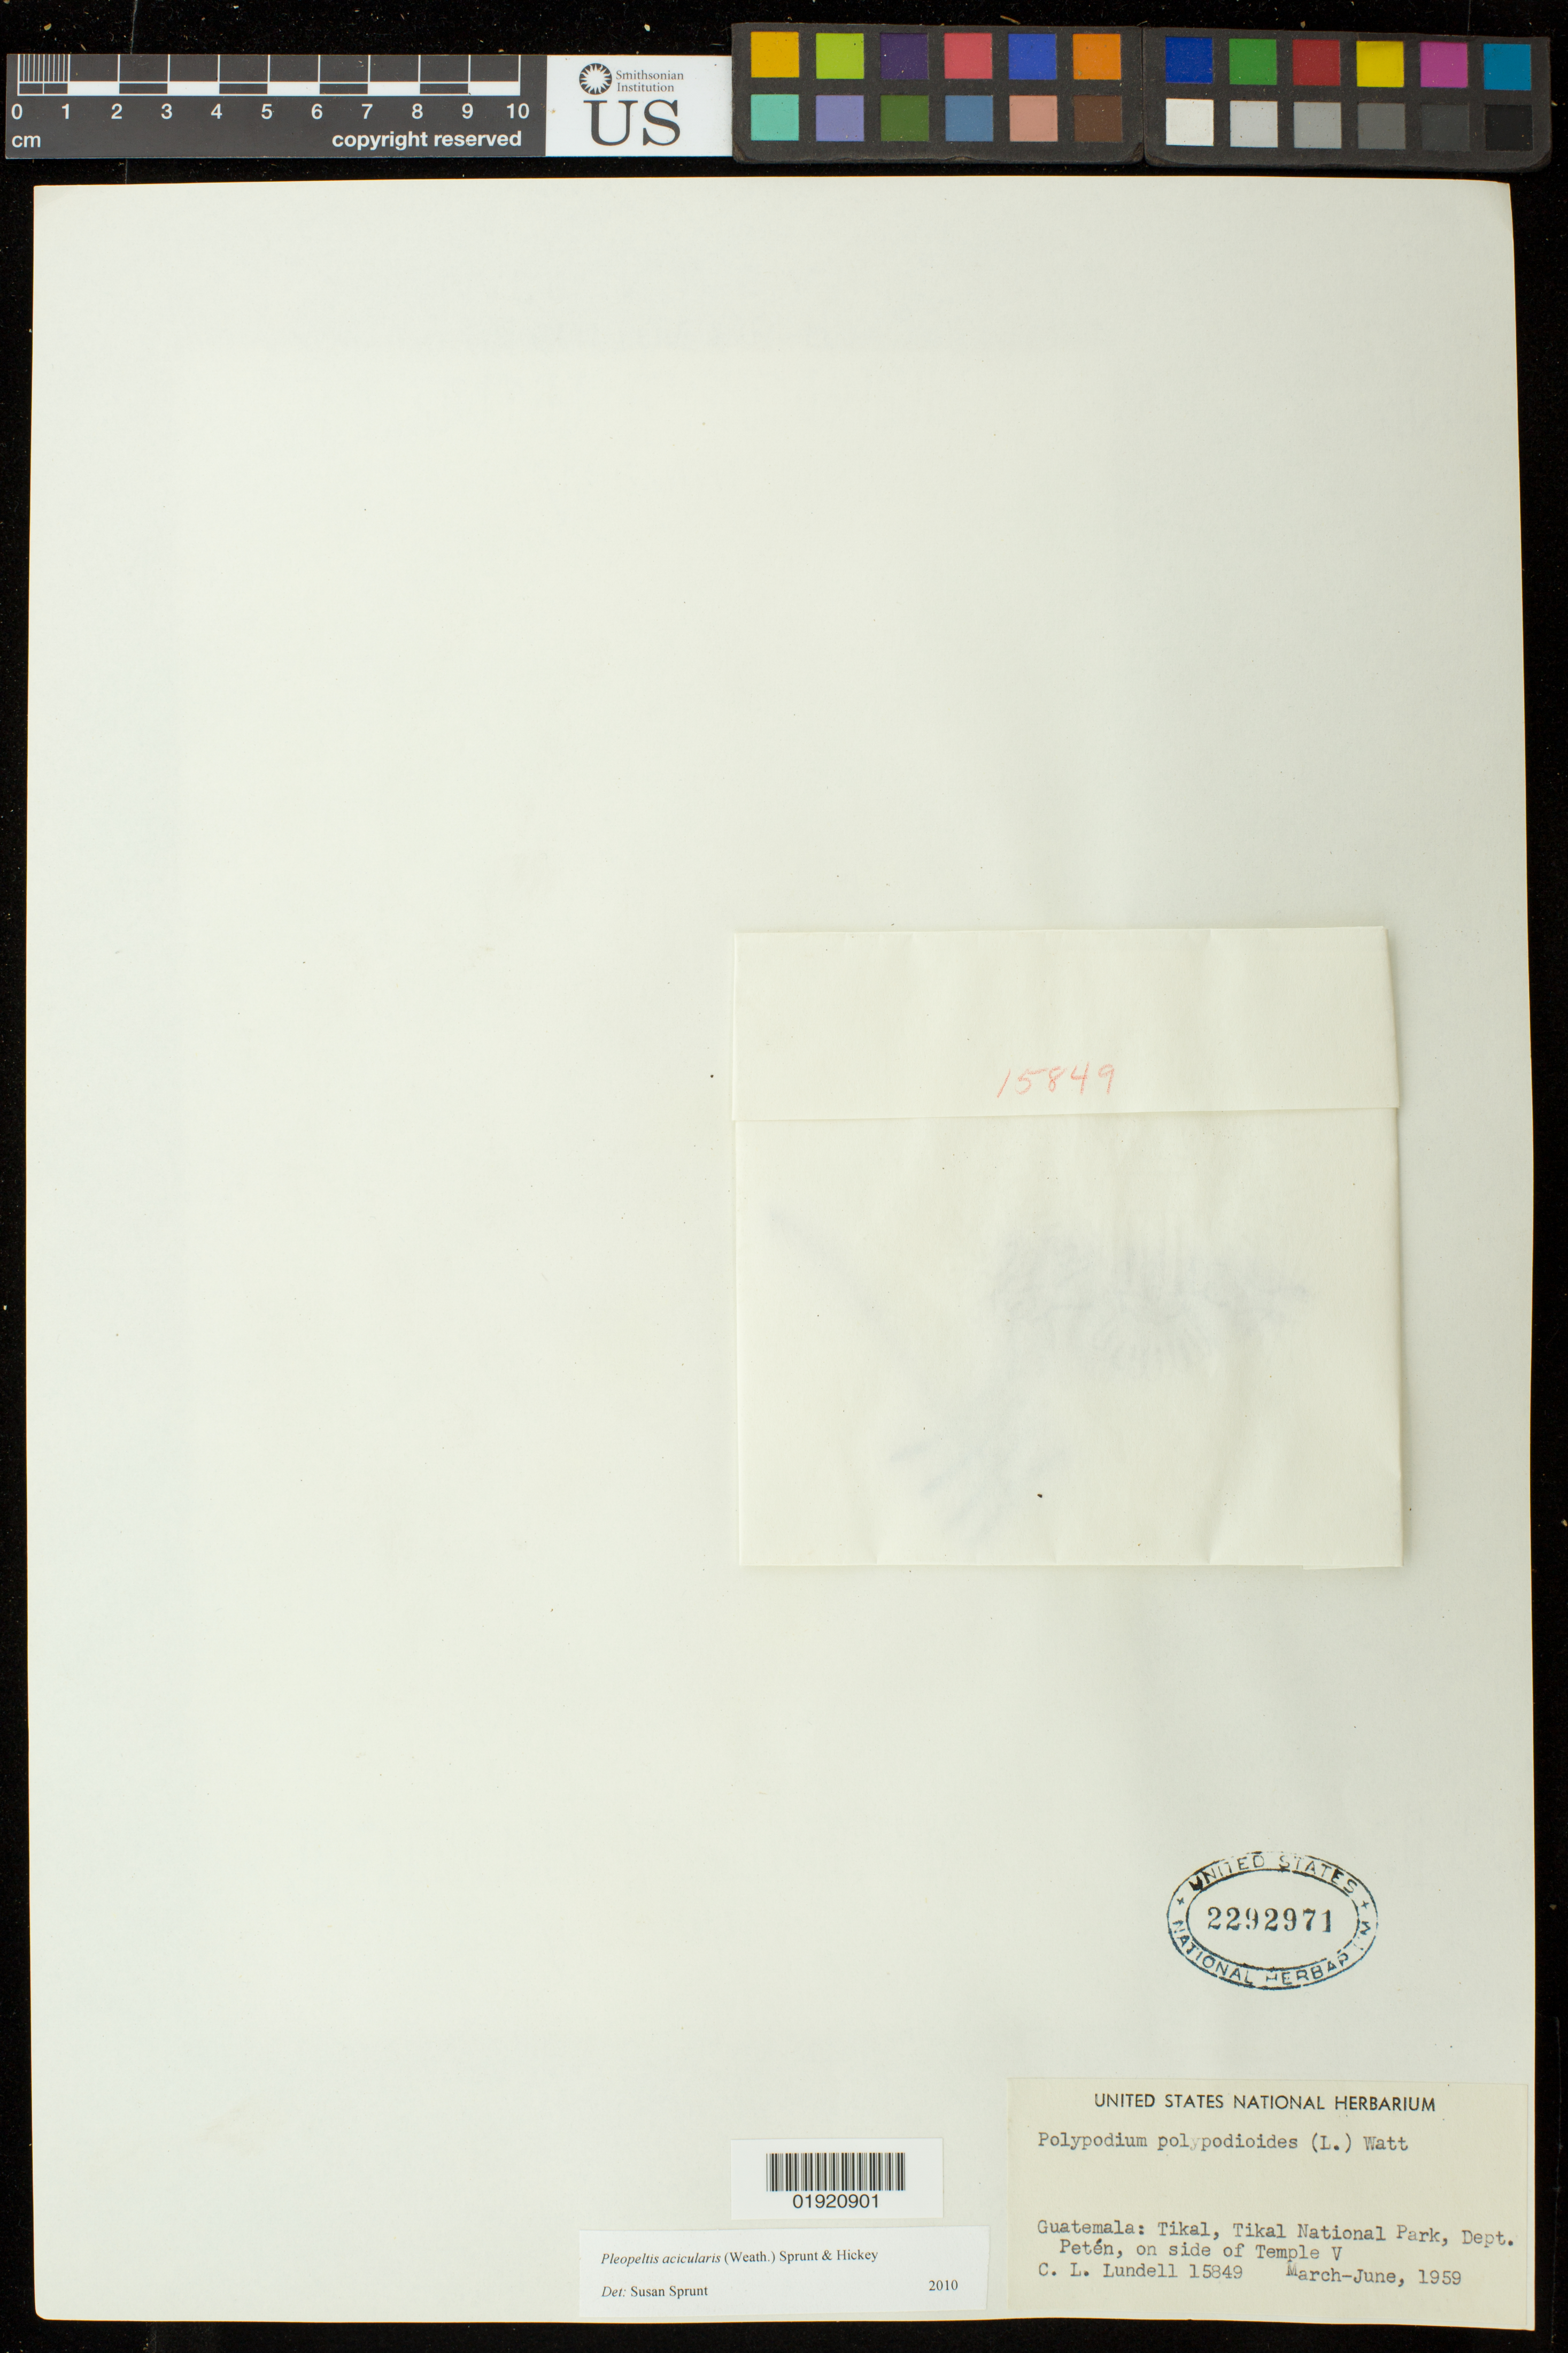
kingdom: Plantae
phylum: Tracheophyta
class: Polypodiopsida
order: Polypodiales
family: Polypodiaceae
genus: Pleopeltis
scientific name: Pleopeltis acicularis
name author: (Weath.) A.R. Sm. & Krömer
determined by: Sprunt, S. V.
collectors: C. L. Lundell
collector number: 15849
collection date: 1959-03/1959-06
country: Guatemala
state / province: El Petén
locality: Guatemala: Tikal, Tikal National Park, Dept. Peten, on side of Temple V.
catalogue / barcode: US 2292971